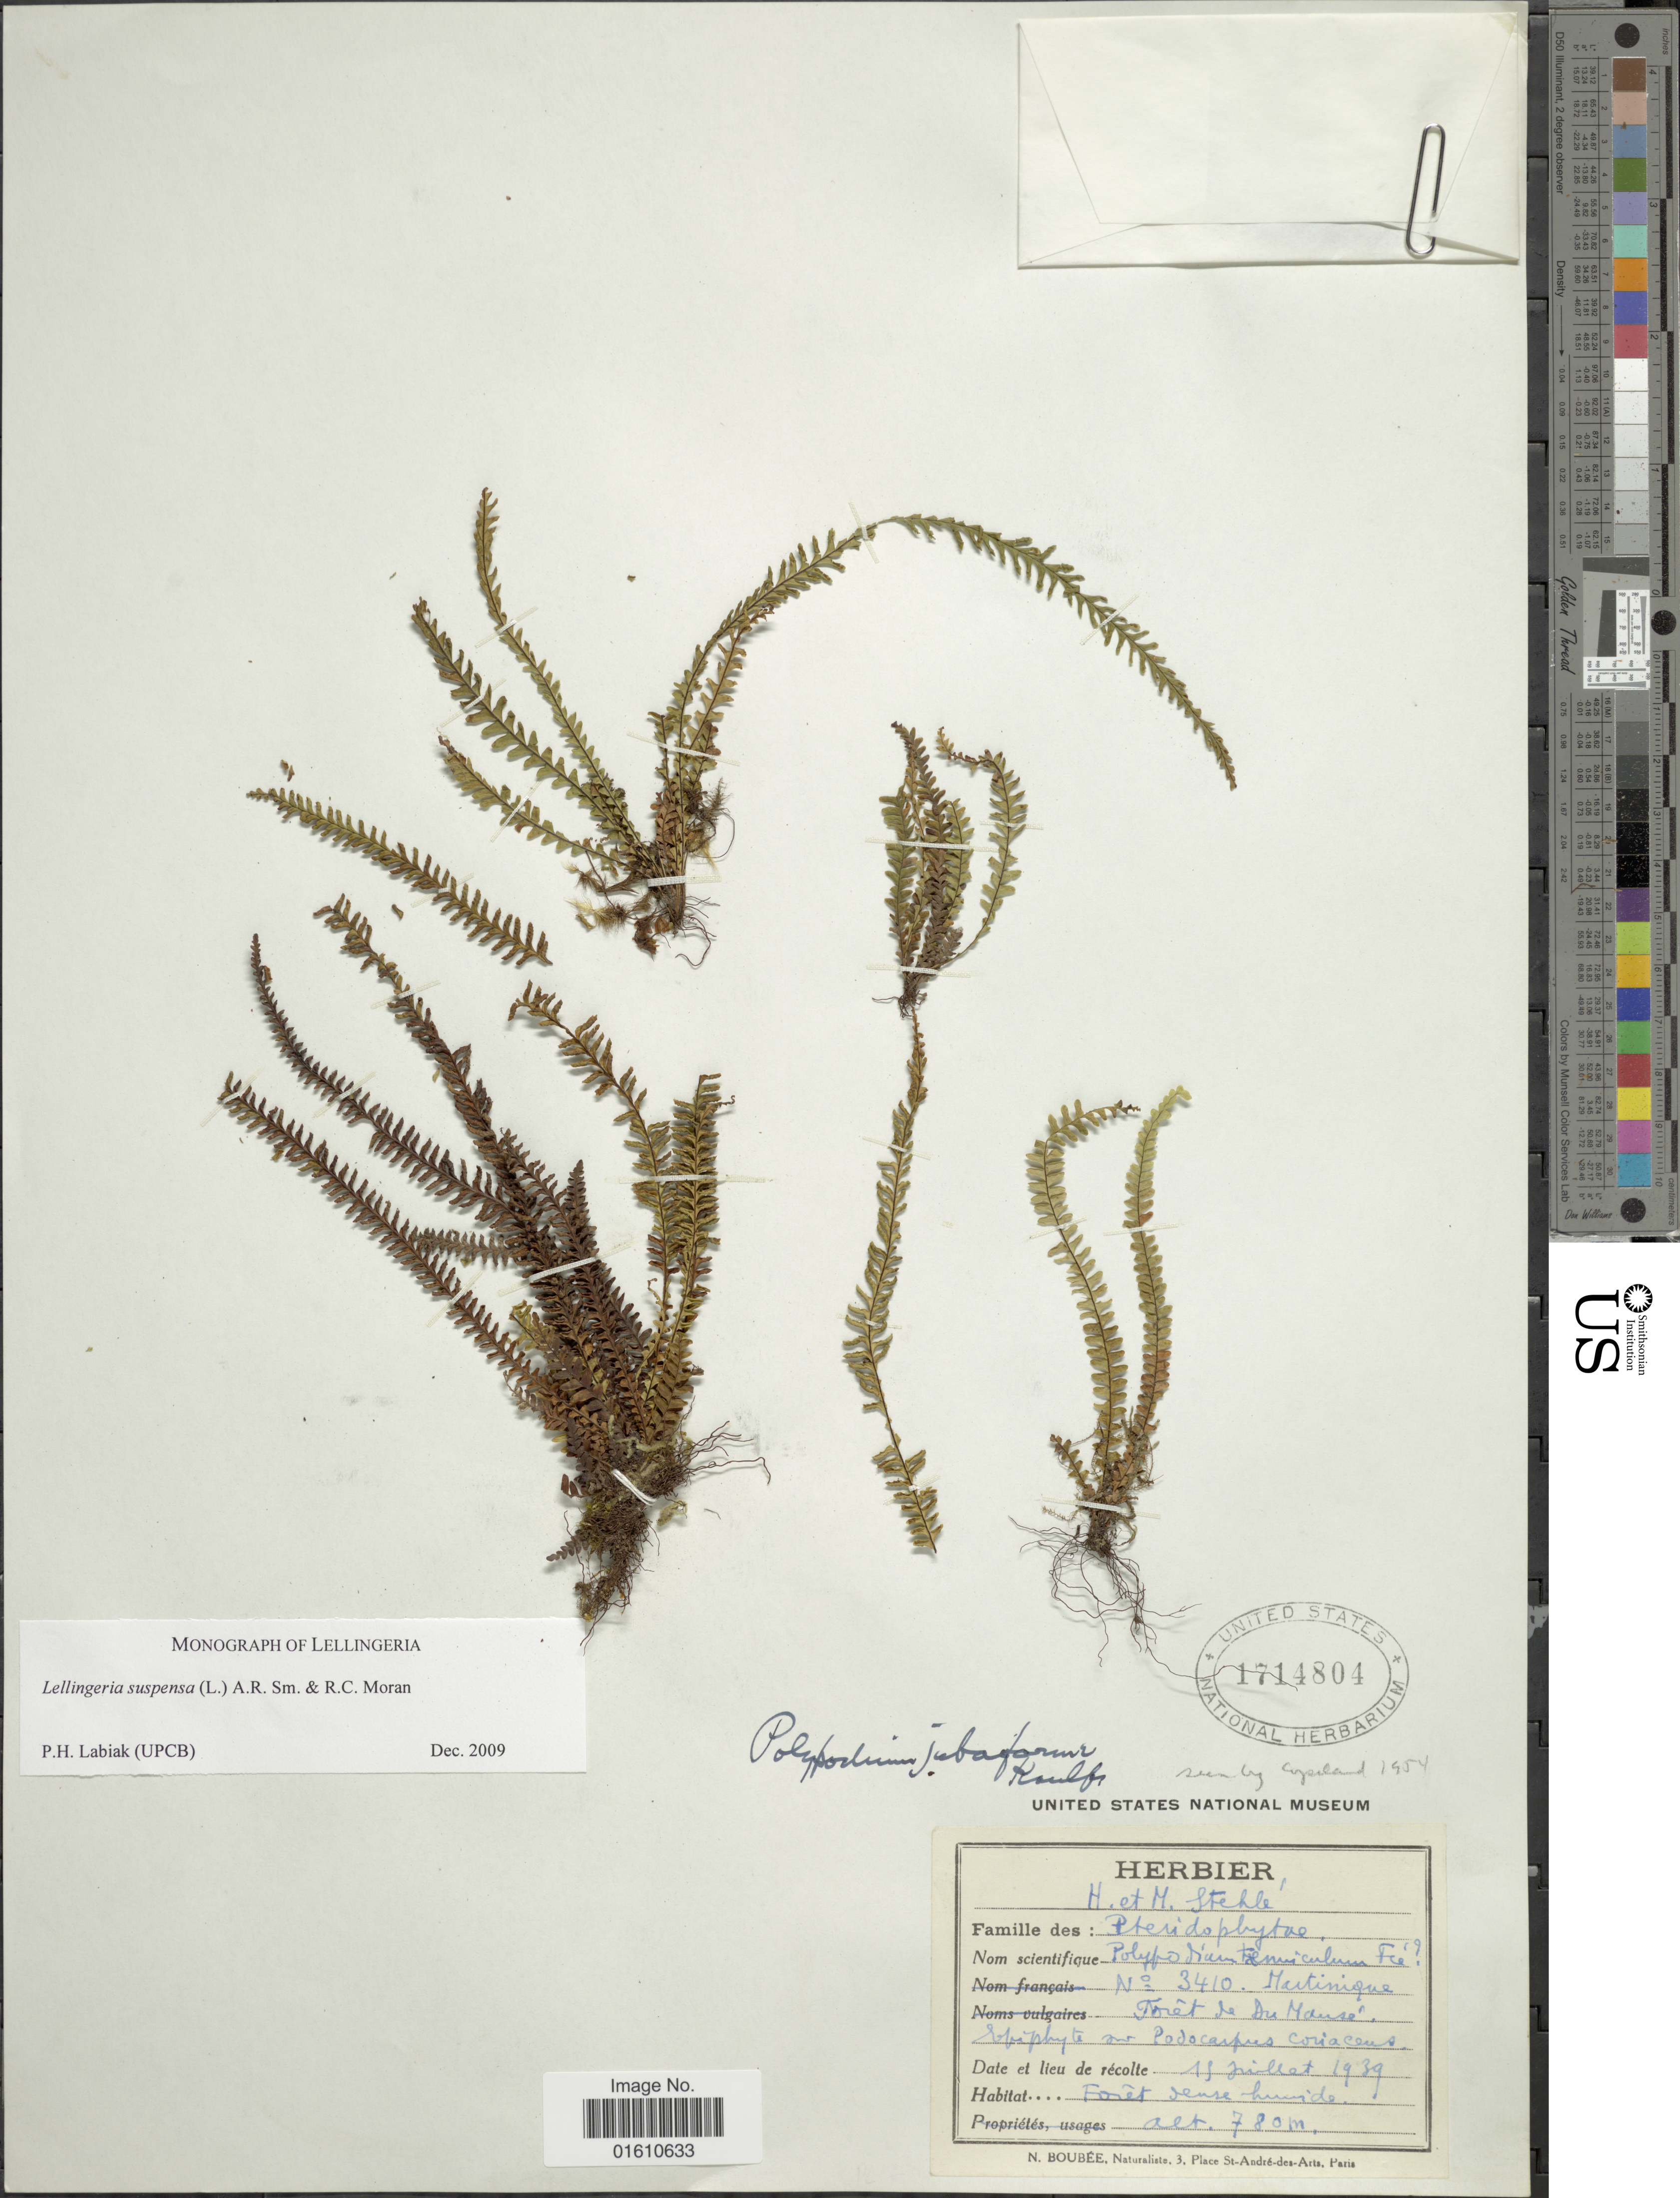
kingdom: Plantae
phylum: Tracheophyta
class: Polypodiopsida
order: Polypodiales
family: Polypodiaceae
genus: Lellingeria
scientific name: Lellingeria suspensa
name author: (L.) A.R. Sm. & R.C. Moran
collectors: H. Stehlé & M. Stehlé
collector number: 3410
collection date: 1939-07-11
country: Martinique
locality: Foret de Du Mause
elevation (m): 780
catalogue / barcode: US 1714804